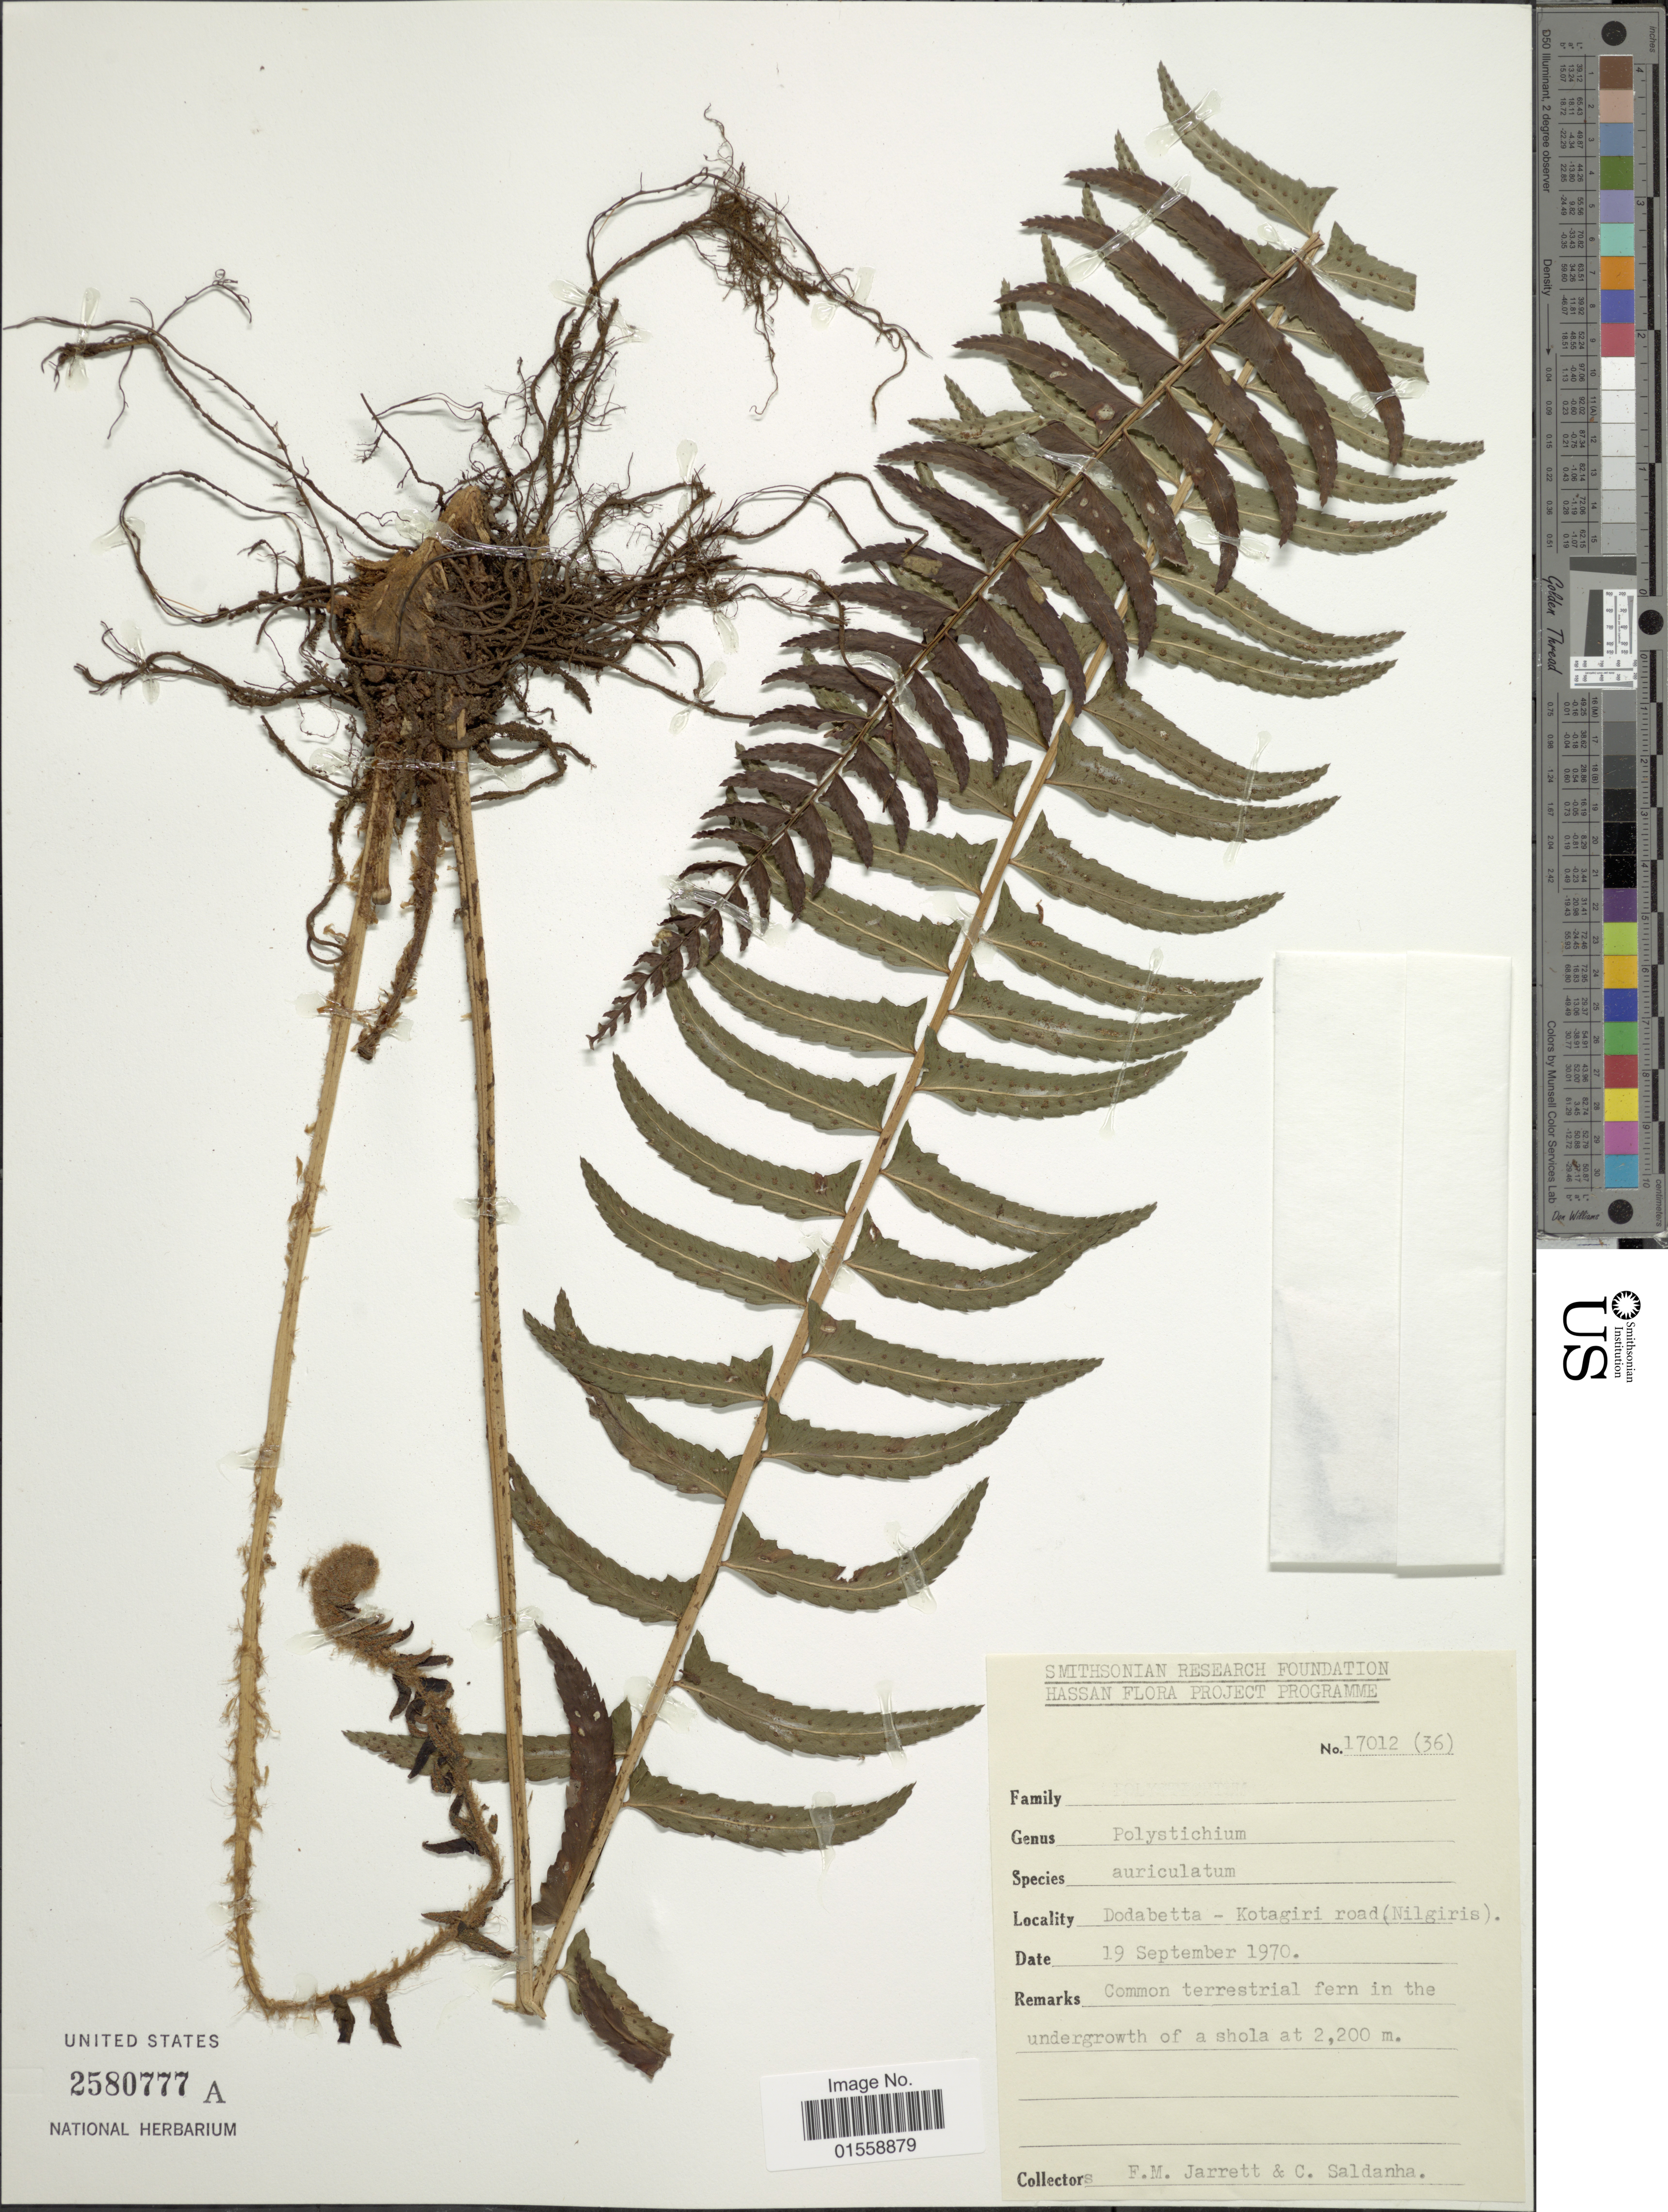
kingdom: Plantae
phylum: Tracheophyta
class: Polypodiopsida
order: Polypodiales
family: Dryopteridaceae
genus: Polystichum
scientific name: Polystichum auriculatum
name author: (L.) C. Presl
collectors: F. M. Jarrett & C. Saldanha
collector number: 17012(36)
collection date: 1970-09-19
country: India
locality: Hassan, Dodabetta - Kotagiri road (Nilgiris)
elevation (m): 2200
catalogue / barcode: US 2580777A